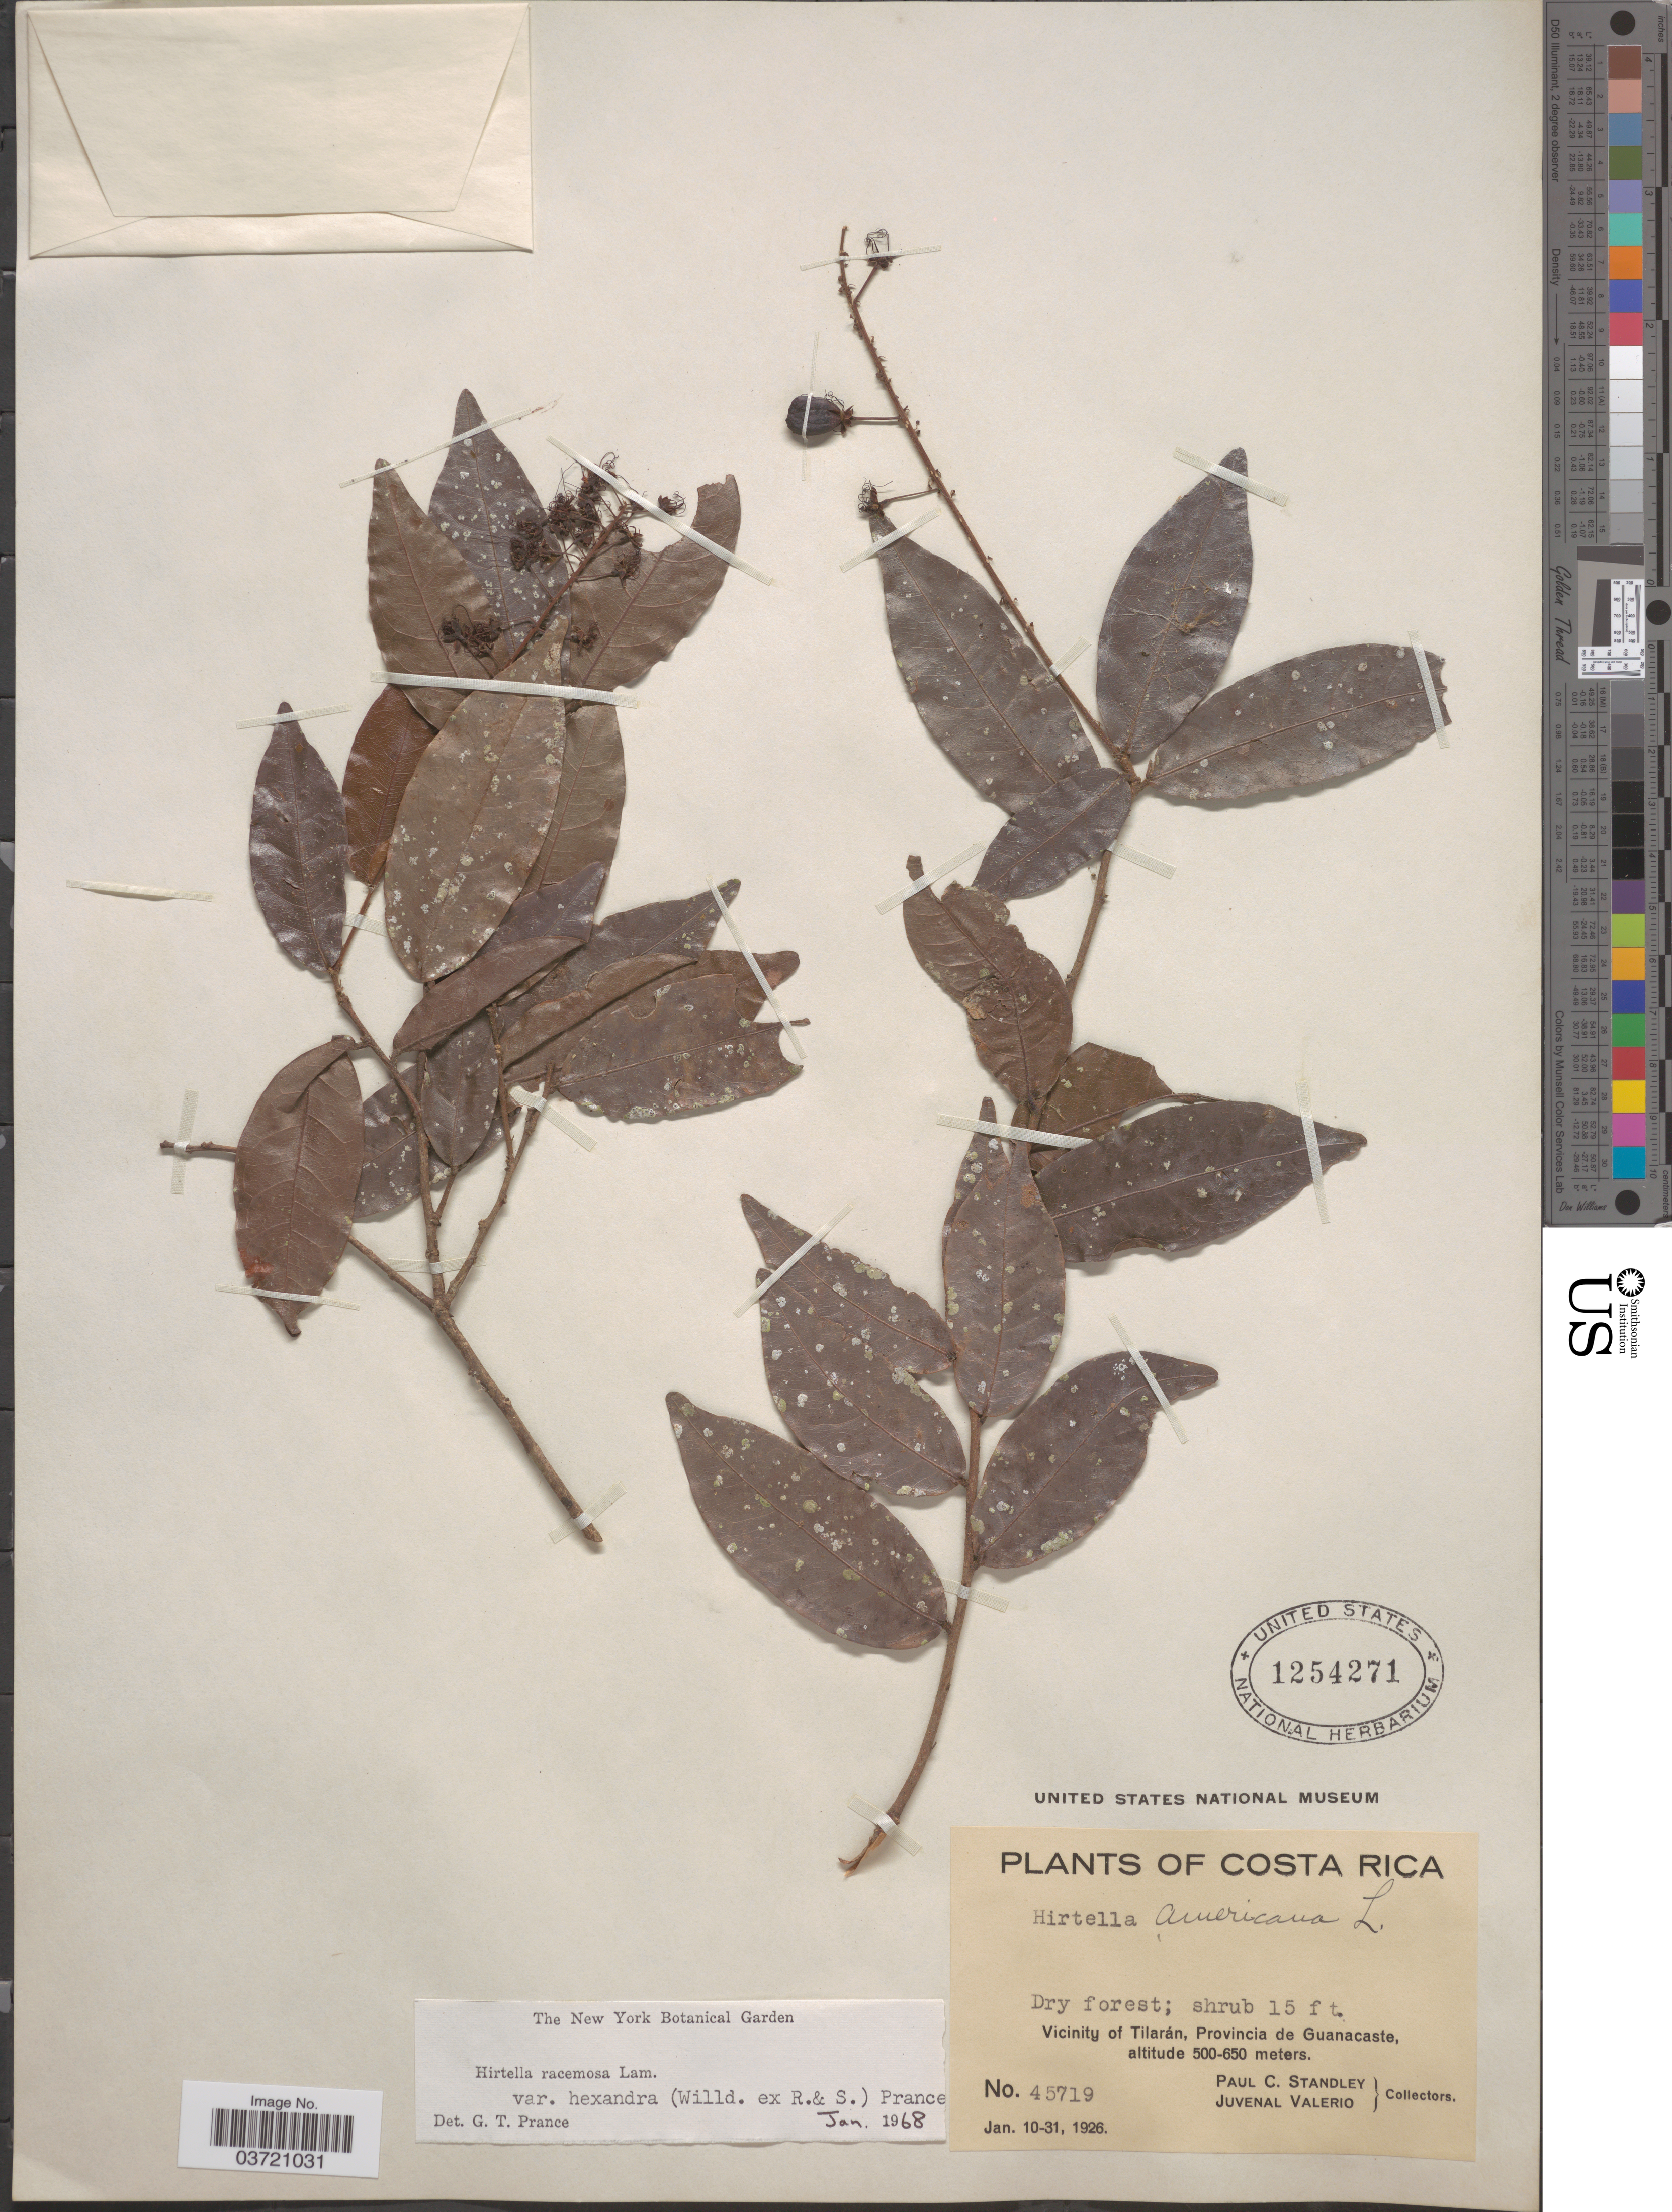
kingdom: Plantae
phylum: Tracheophyta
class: Magnoliopsida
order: Malpighiales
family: Chrysobalanaceae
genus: Hirtella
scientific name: Hirtella racemosa var. hexandra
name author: (Willd. ex Roem. & Schult.) Prance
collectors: P. C. Standley & J. Valerio R.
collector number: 45719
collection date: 1926-01-10/1926-01-31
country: Costa Rica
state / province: Guanacaste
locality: Vicinity of Tilarán.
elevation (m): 500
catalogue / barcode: US 1254271